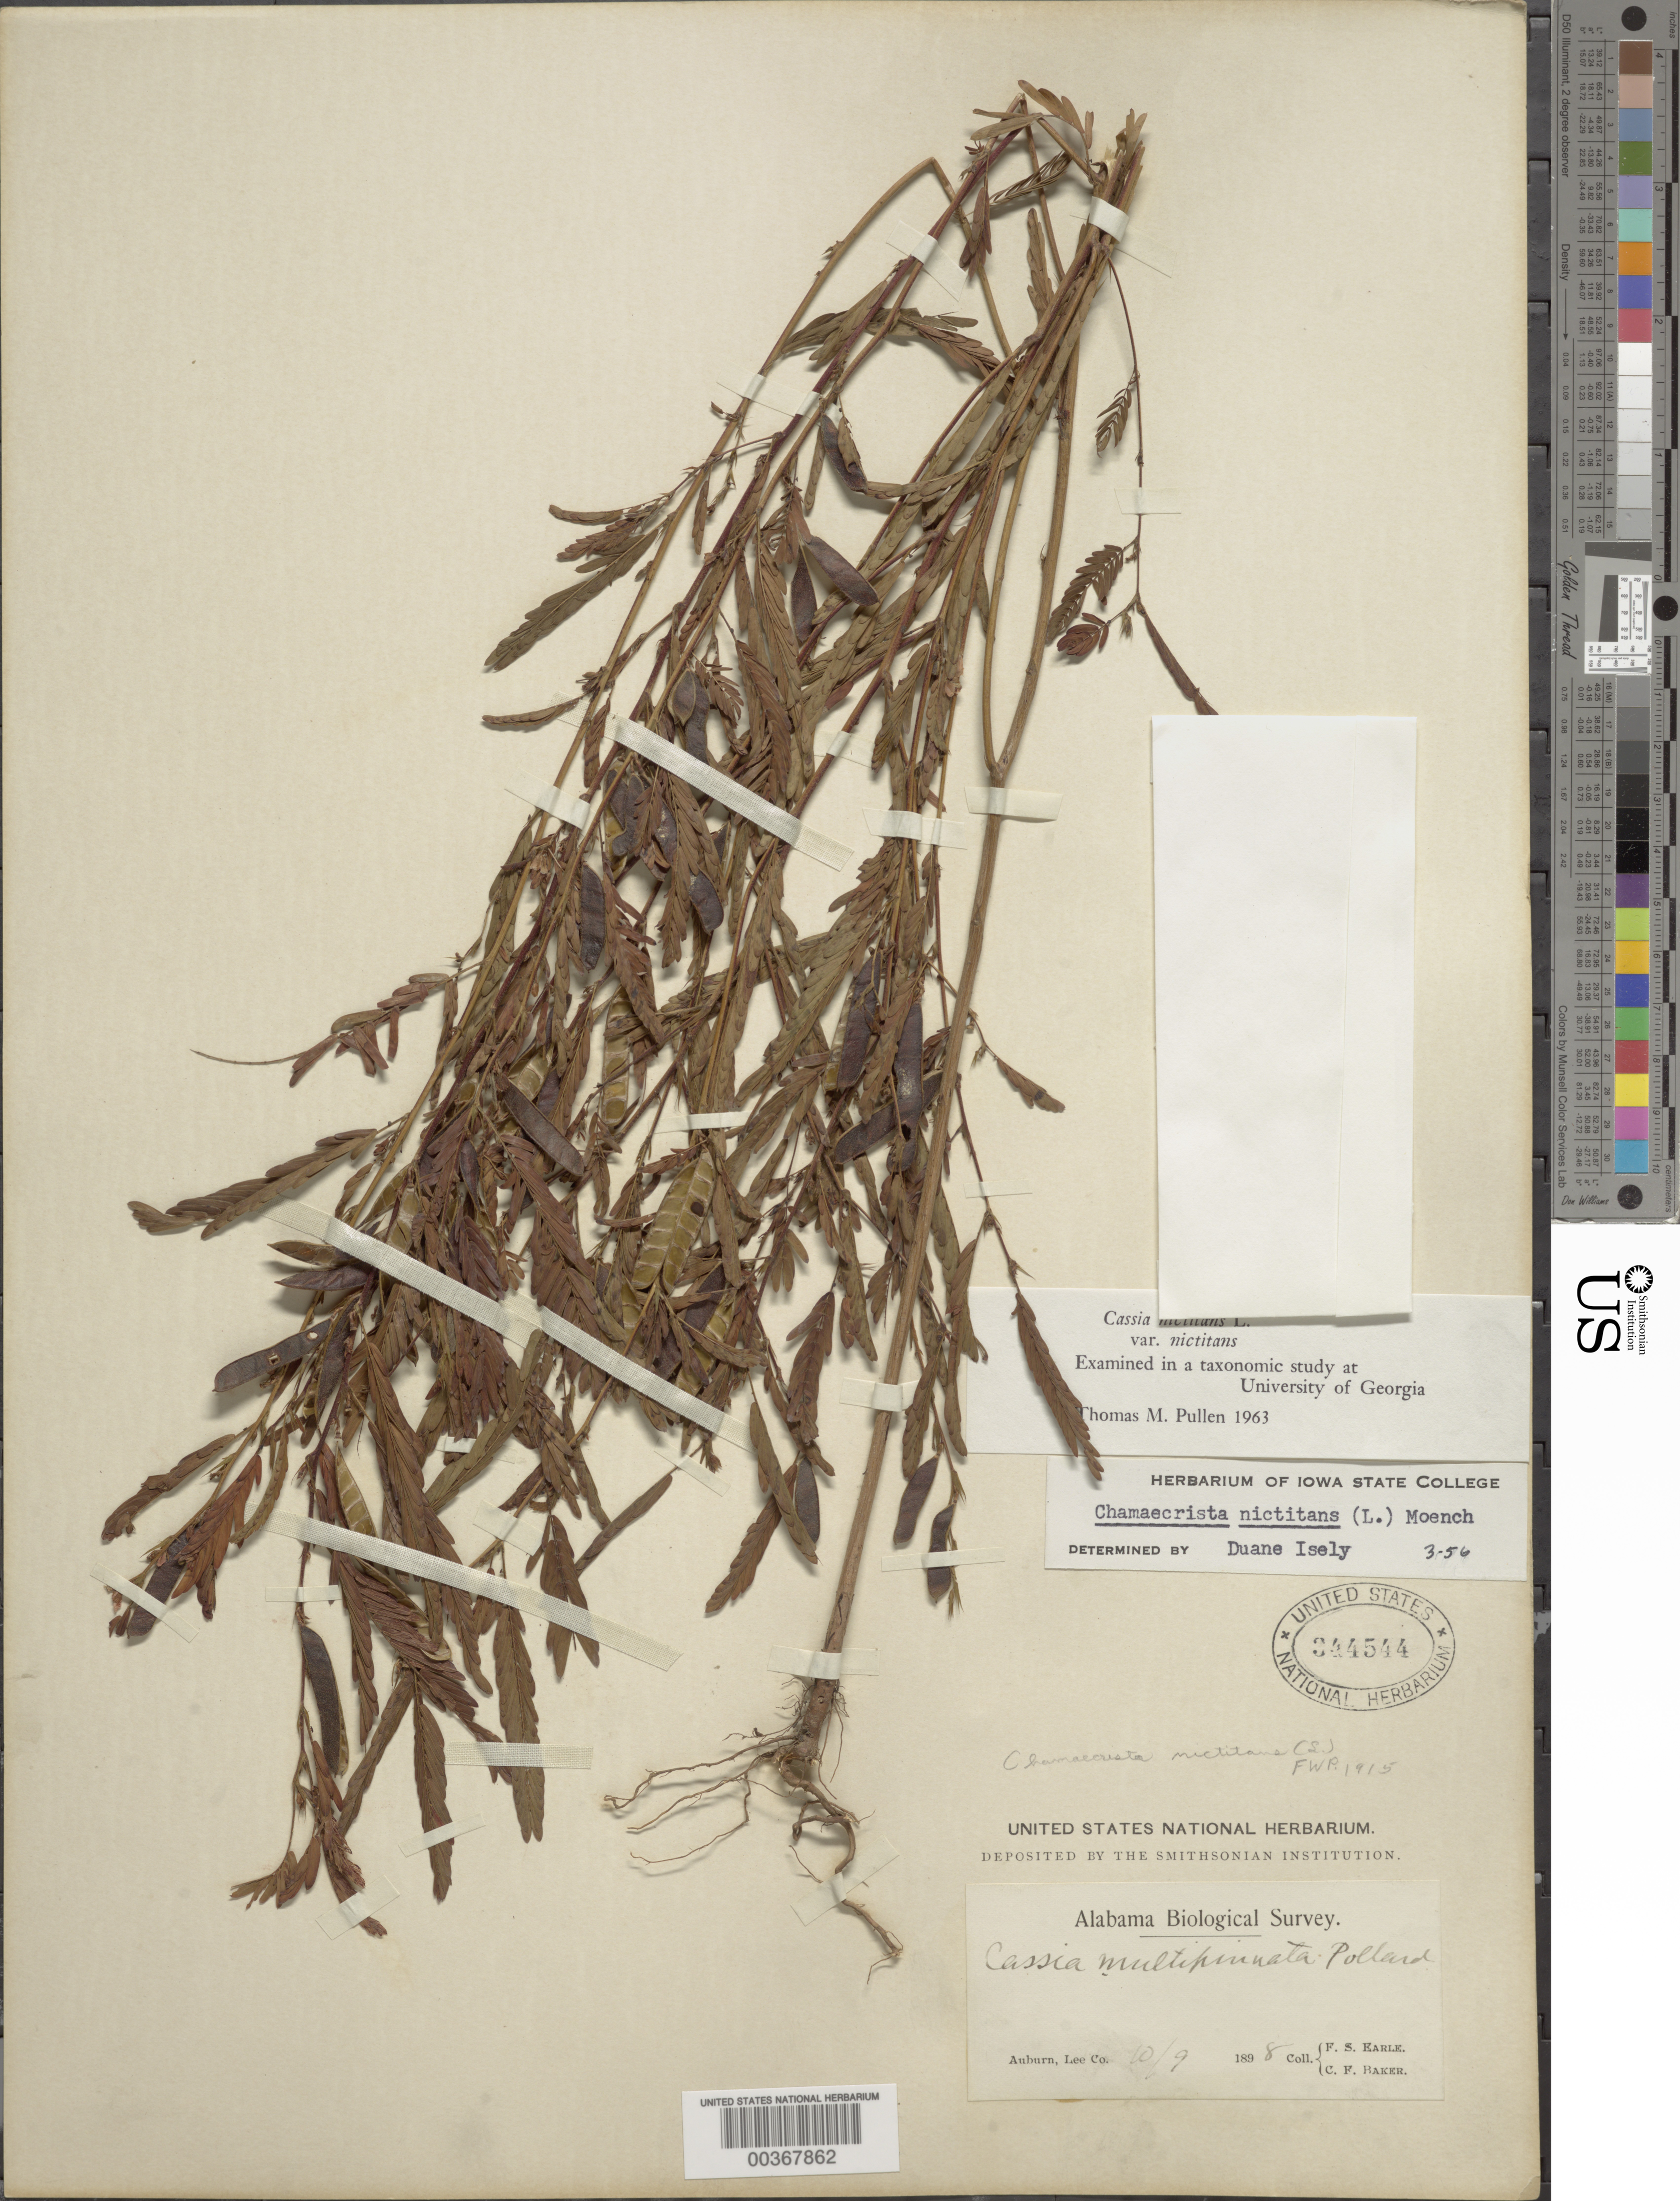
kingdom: Plantae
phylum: Tracheophyta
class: Magnoliopsida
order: Fabales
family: Fabaceae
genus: Chamaecrista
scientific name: Chamaecrista nictitans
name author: (L.) Moench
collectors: F. S. Earle & C. F. Baker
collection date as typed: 10 Sep 1898 or 09 Oct 1898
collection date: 1898-09-10 or 1898-10-09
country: United States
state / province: Alabama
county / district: Lee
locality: Auburn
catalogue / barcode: US 344544